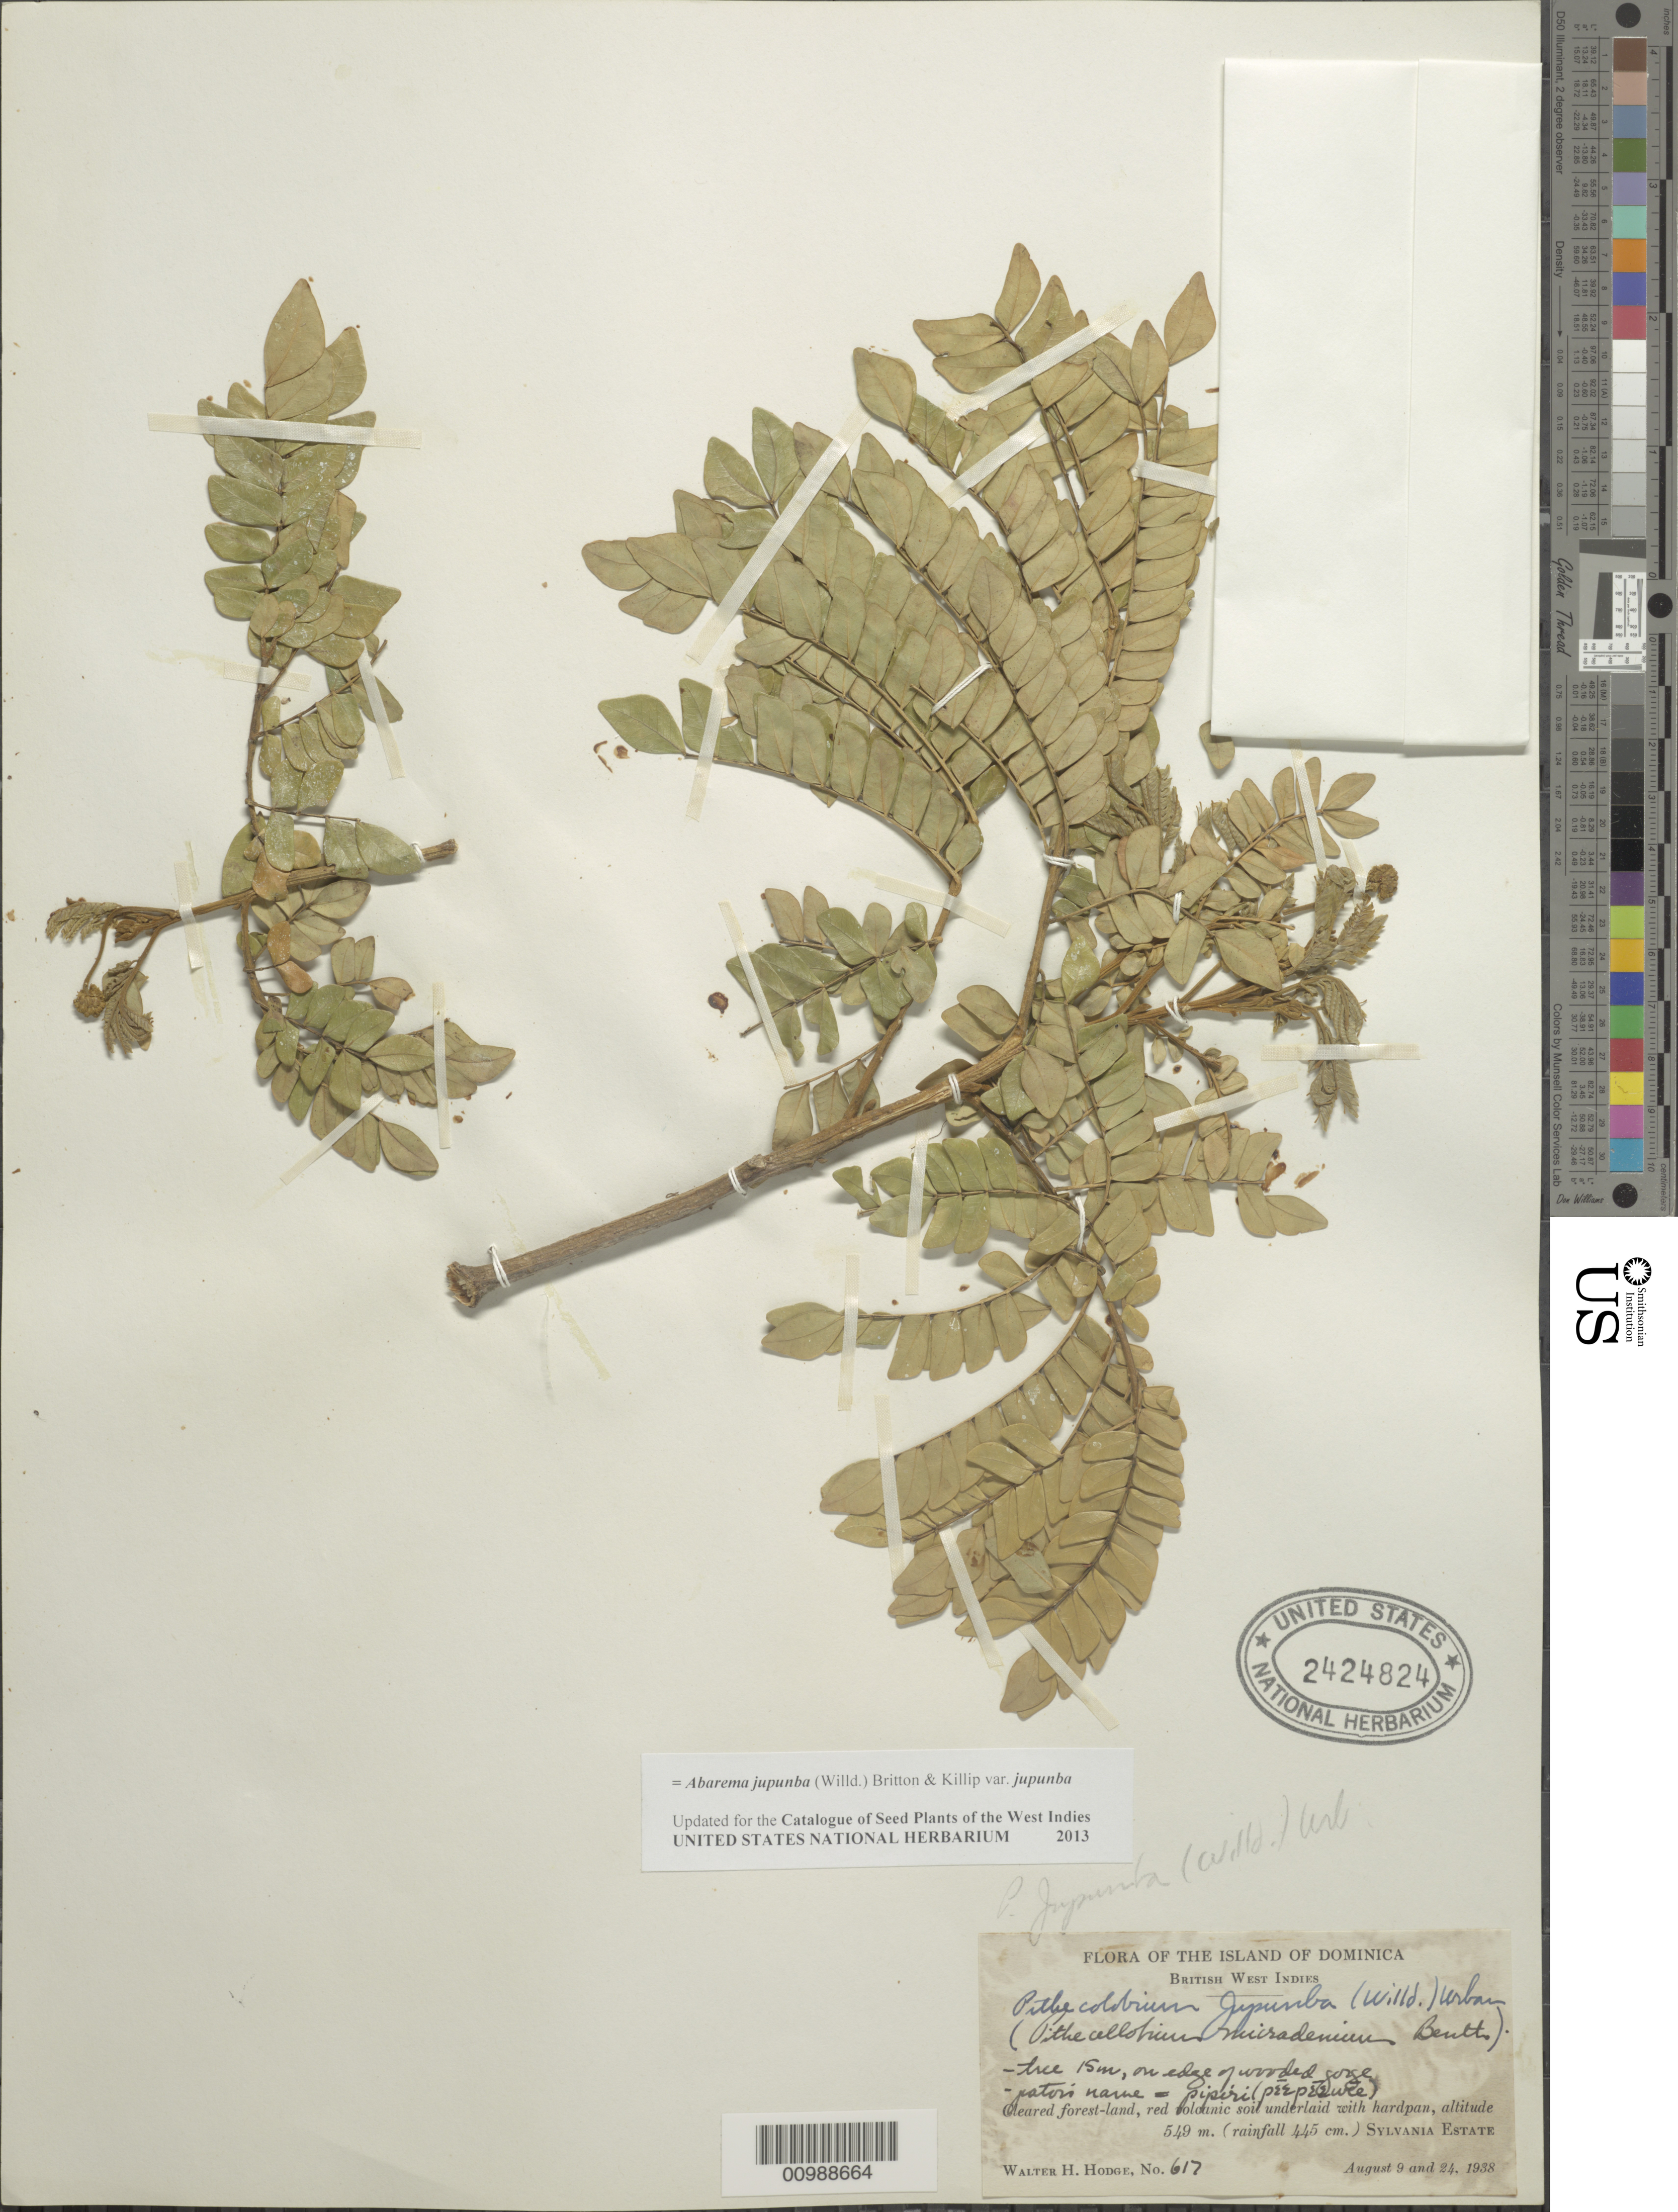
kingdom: Plantae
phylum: Tracheophyta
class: Magnoliopsida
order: Fabales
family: Fabaceae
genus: Abarema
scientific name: Abarema jupunba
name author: (Willd.) Britton & Killip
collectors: W. Hodge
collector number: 617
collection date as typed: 09 Aug 1938 to24 Aug 1938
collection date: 1938-08-09/1938-08-24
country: Dominica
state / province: St. Paul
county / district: Sylvania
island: Dominica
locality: Sylvania Estate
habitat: Cleared forest land, red volcanic soil underlaid with hardpan. On edge of wooded gorge. Rainfall 445 cm.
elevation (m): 549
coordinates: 0 N, 0 E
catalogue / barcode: US 2424824